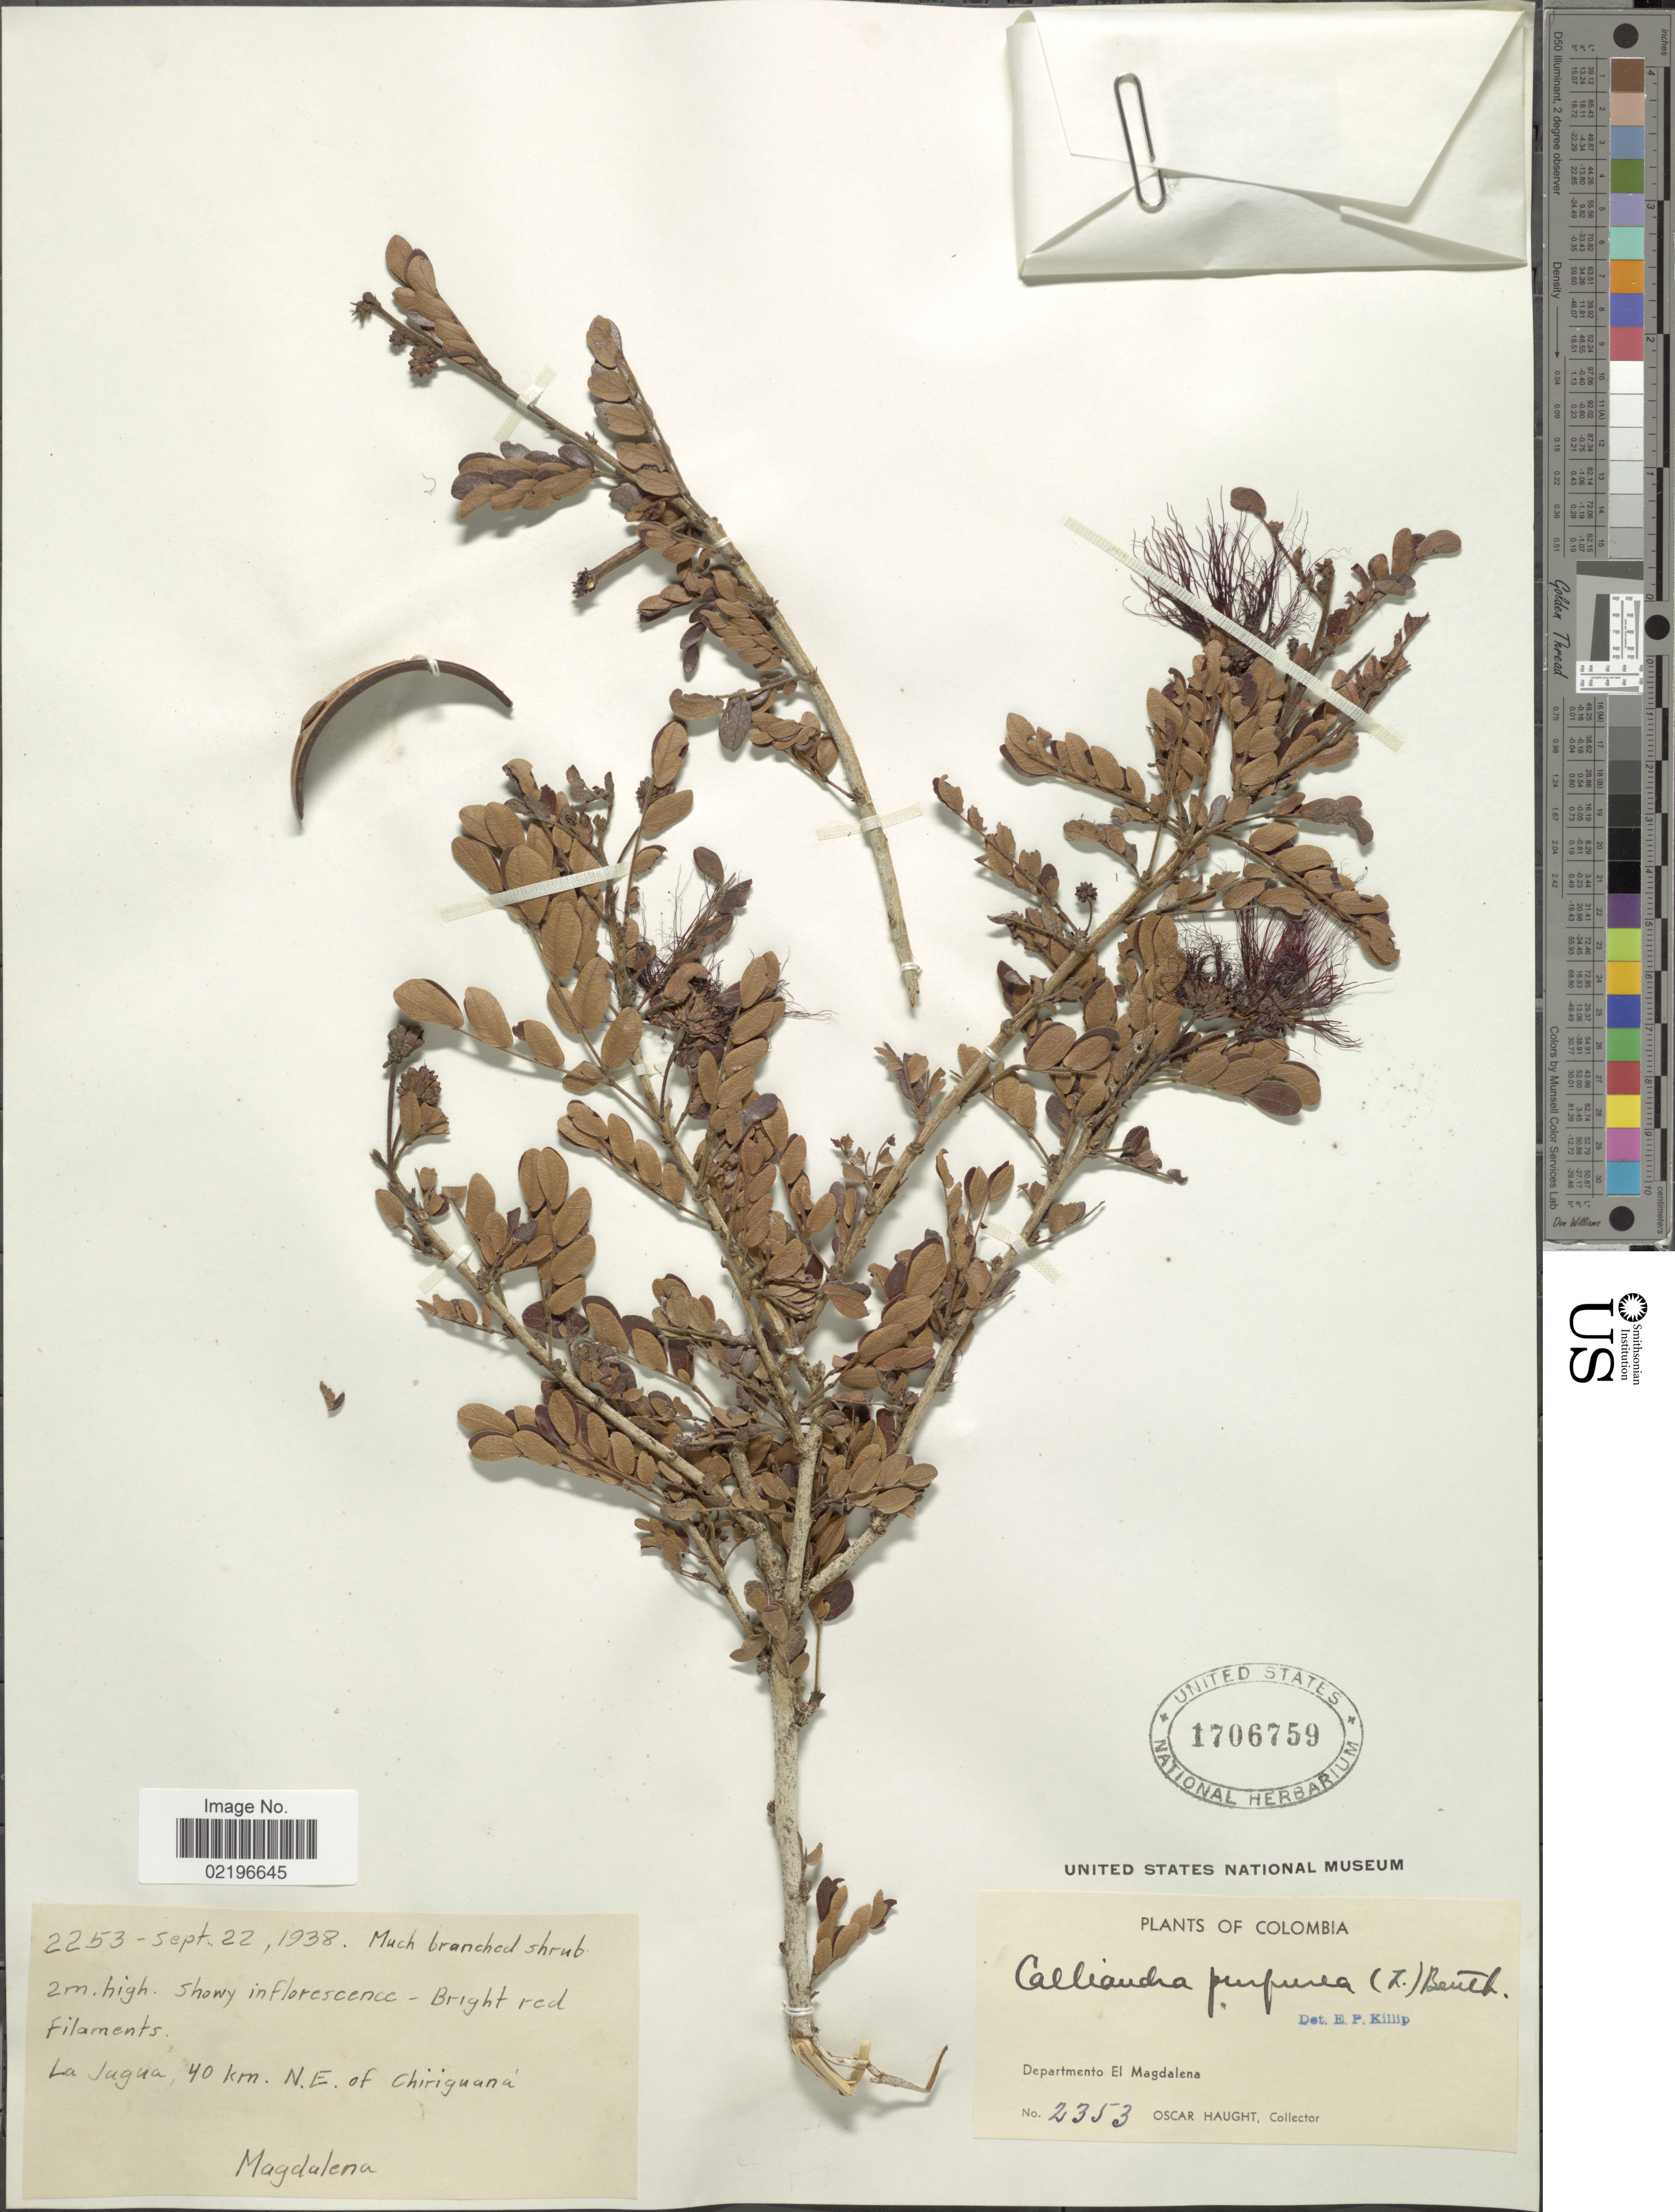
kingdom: Plantae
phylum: Tracheophyta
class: Magnoliopsida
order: Fabales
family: Fabaceae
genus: Calliandra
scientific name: Calliandra purpurea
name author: (L.) Benth.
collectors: O. L. Haught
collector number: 2353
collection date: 1938-09-22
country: Colombia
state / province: Magdalena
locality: Departmento El Magdalena. La Jagua, 40 km. NE. of Chiriguana.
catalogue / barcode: US 1706759